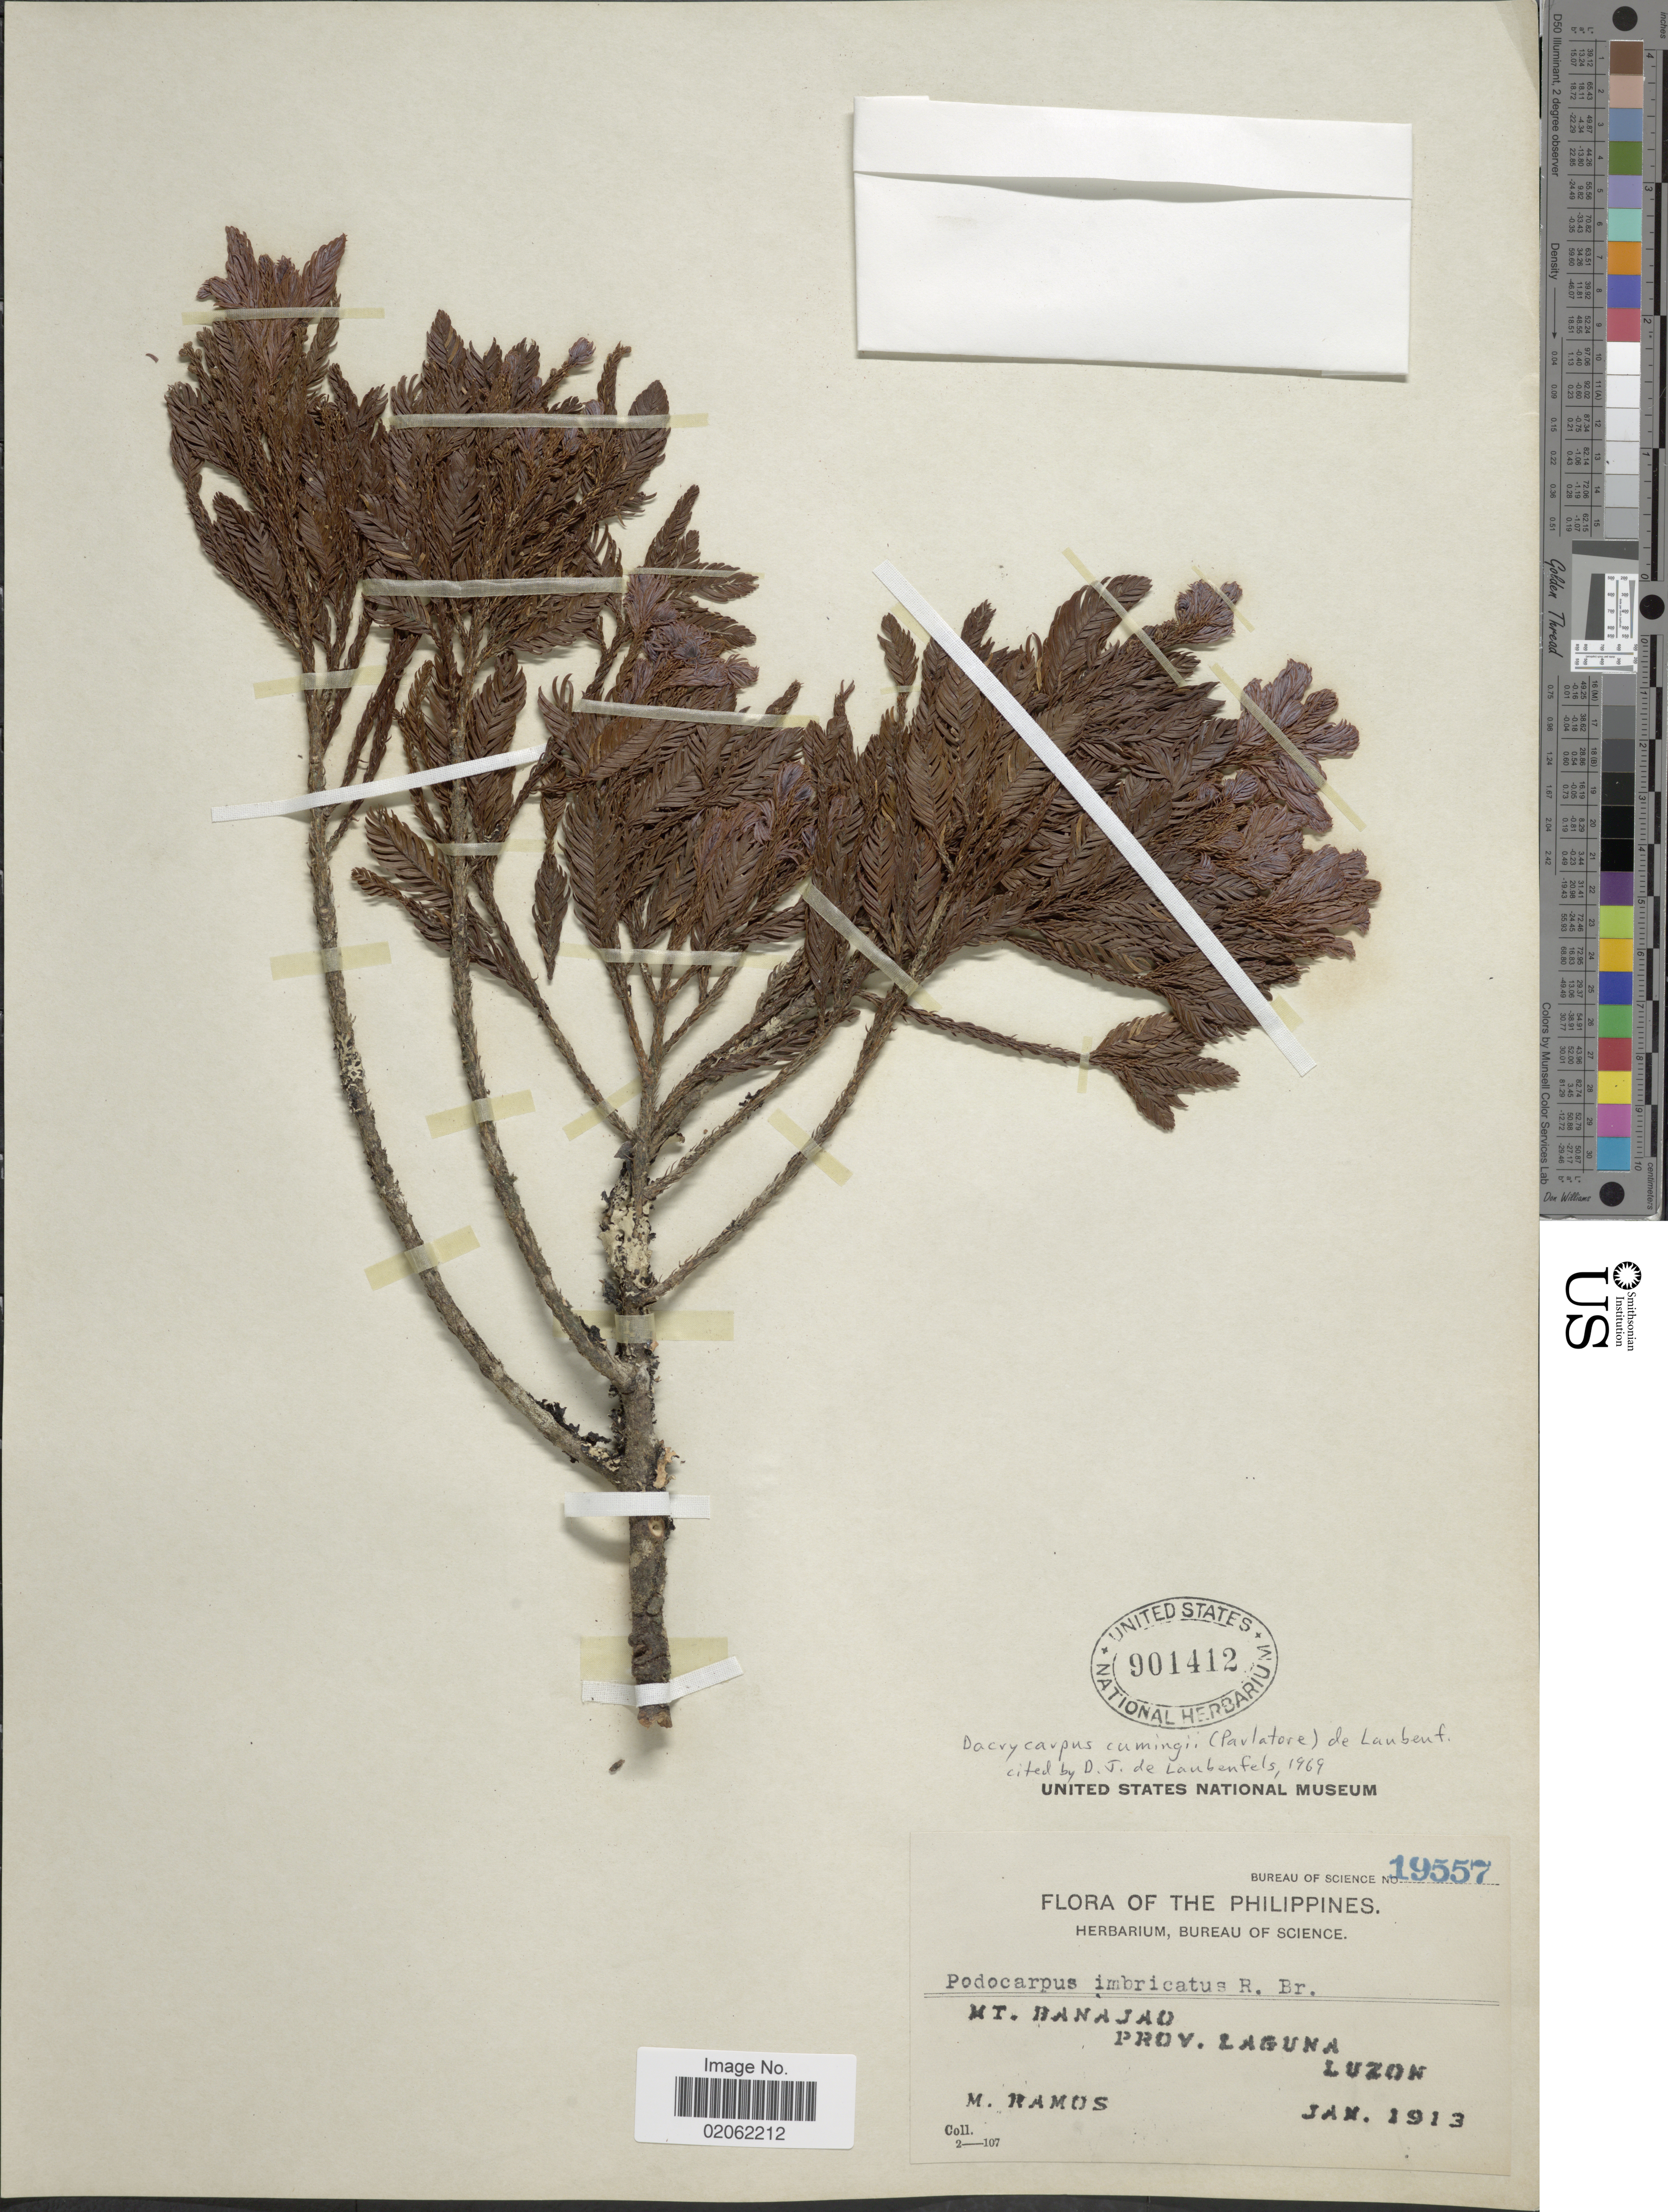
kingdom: Plantae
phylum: Tracheophyta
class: Pinopsida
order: Pinales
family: Podocarpaceae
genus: Dacrycarpus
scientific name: Dacrycarpus cumingii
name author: (Parl.) de Laub.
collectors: M. Ramos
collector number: Bureau of Science 19557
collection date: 1913-01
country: Philippines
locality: Mt Banajao, Prov. Laguna Luzon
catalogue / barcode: US 901412